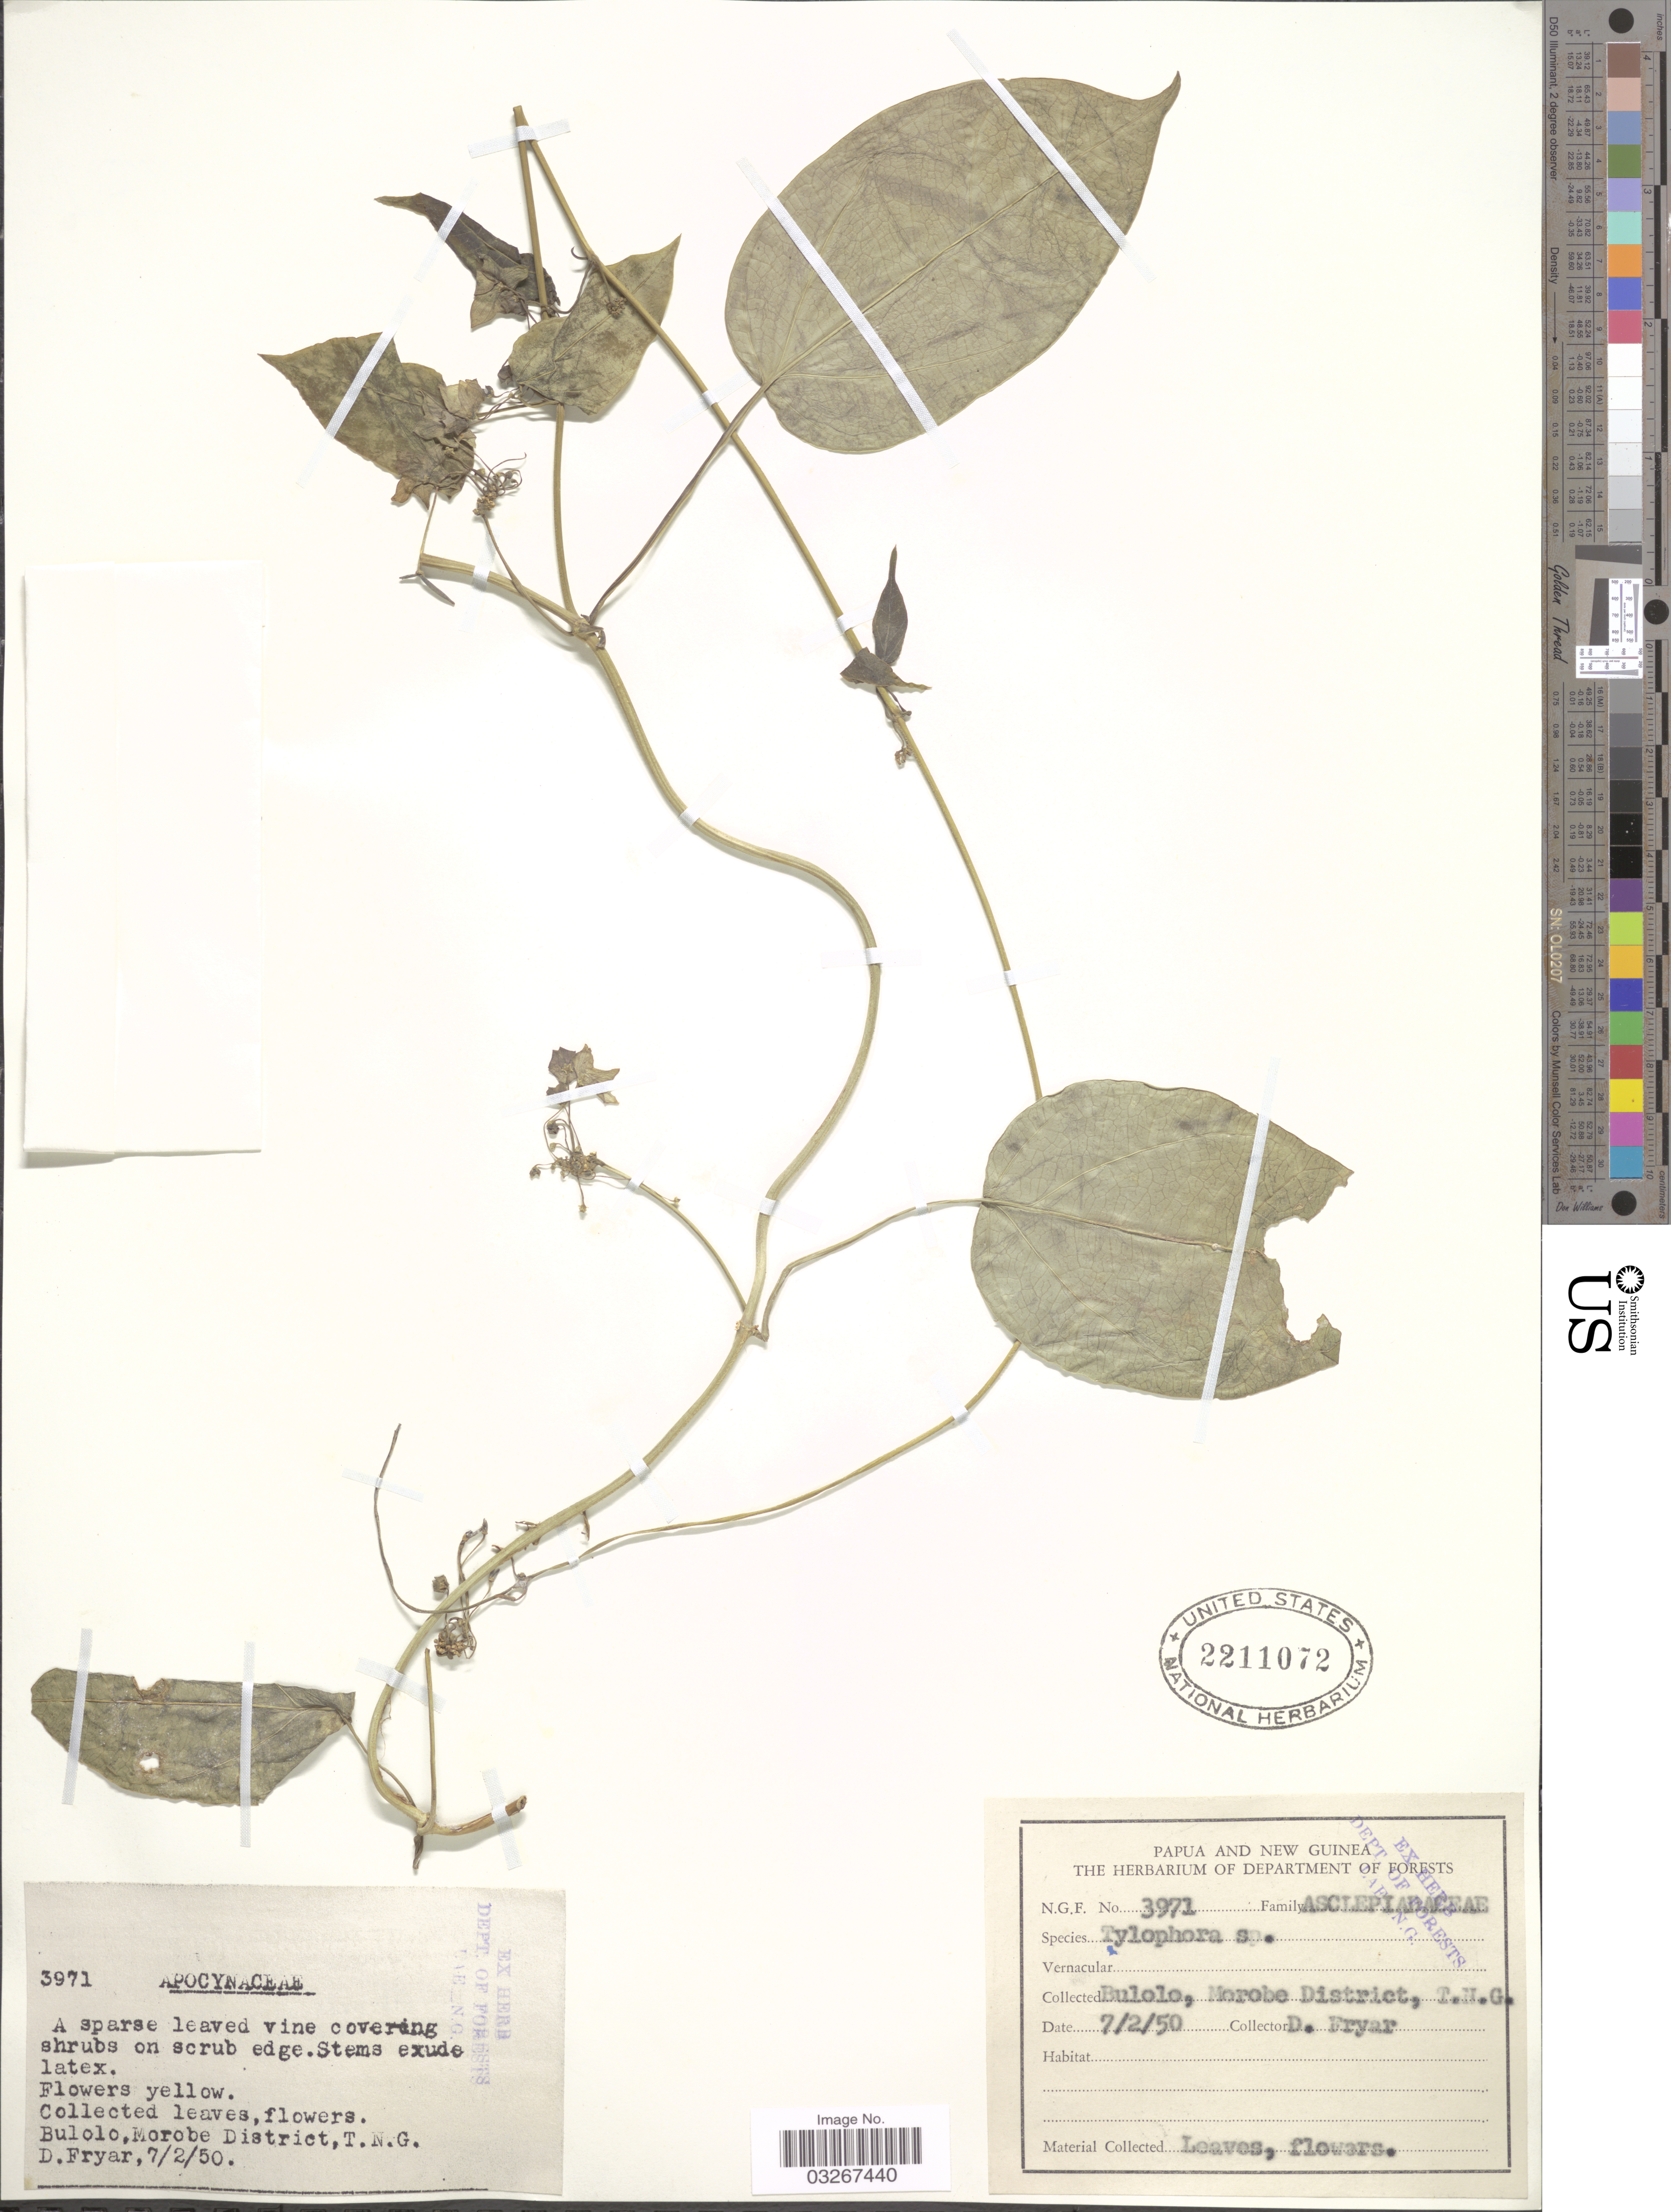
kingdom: Plantae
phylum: Tracheophyta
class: Magnoliopsida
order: Gentianales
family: Apocynaceae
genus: Tylophora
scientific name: Tylophora sp.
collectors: D. Fryar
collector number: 3971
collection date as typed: Transcribed d/m/y: 7/2/50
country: Papua New Guinea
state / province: Morobe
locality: Bulolo, Morobe District, T.N.G.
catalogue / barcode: US 2211072